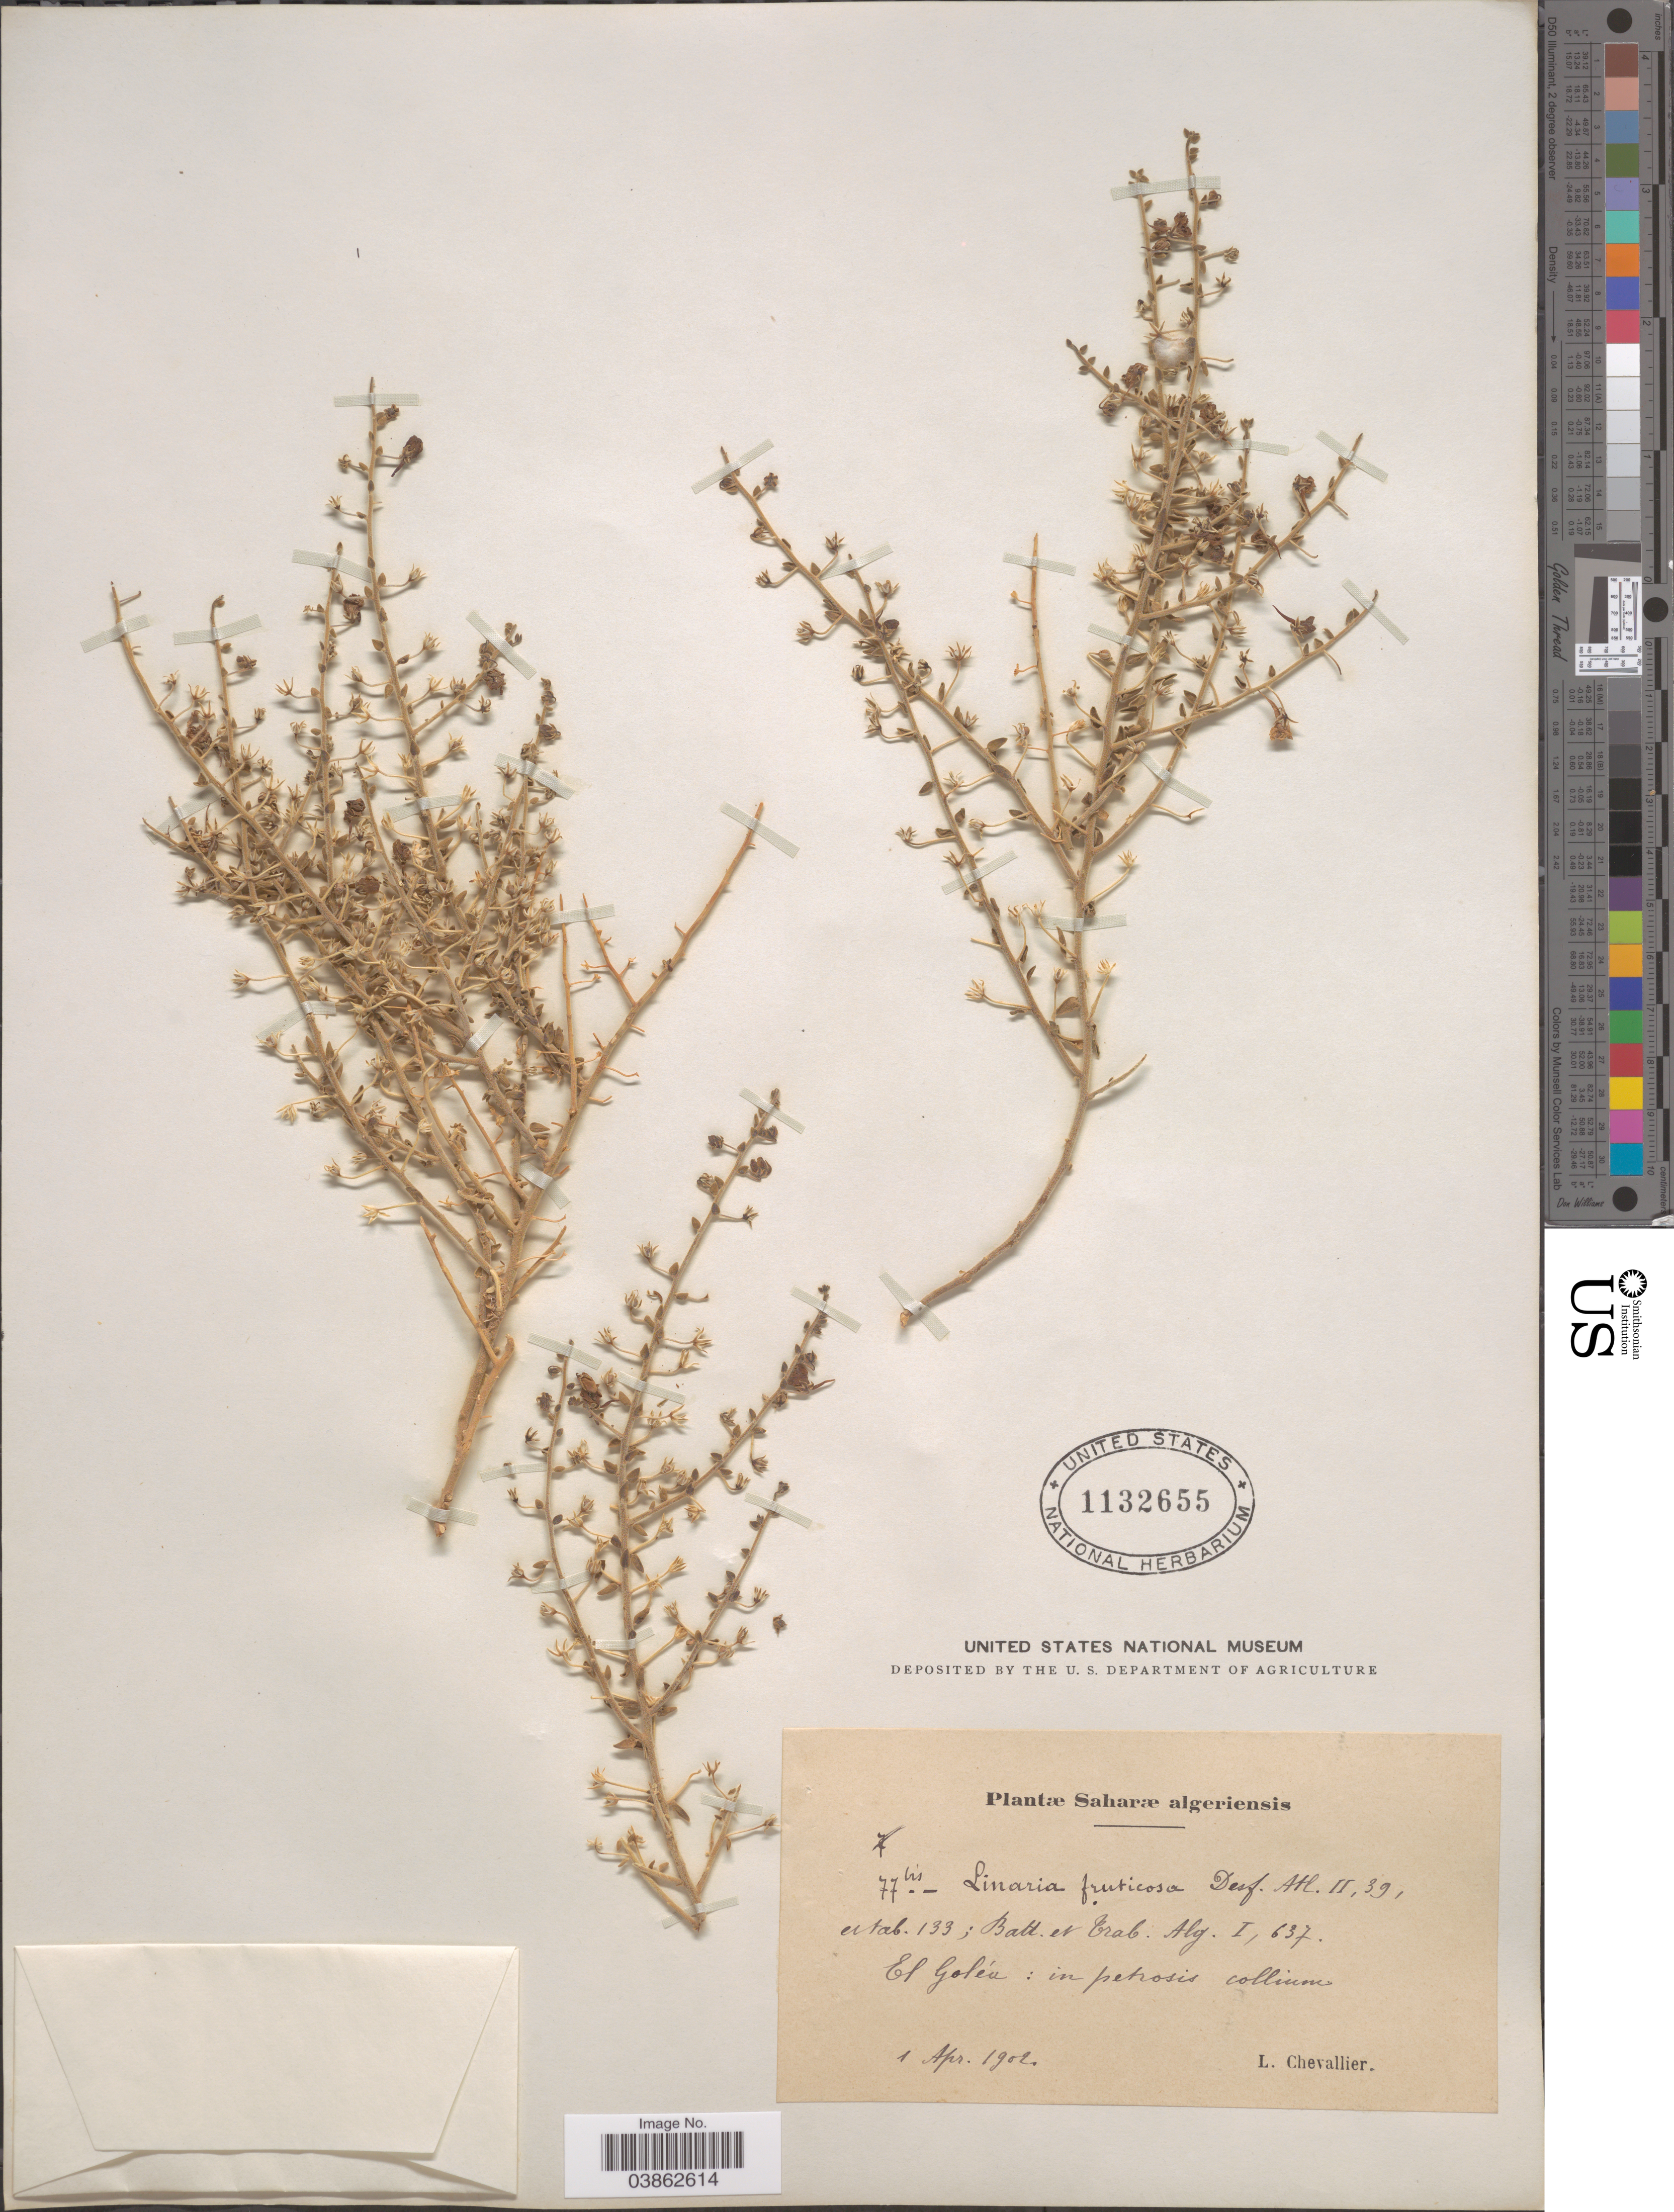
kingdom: Plantae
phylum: Tracheophyta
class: Magnoliopsida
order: Lamiales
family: Plantaginaceae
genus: Elatinoides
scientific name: Elatinoides aegyptiaca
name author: (L.) Wettst.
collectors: L. Chevallier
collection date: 1902-04-01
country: Algeria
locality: Saharæ algeriensis. El Goléa.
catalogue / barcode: US 1132655